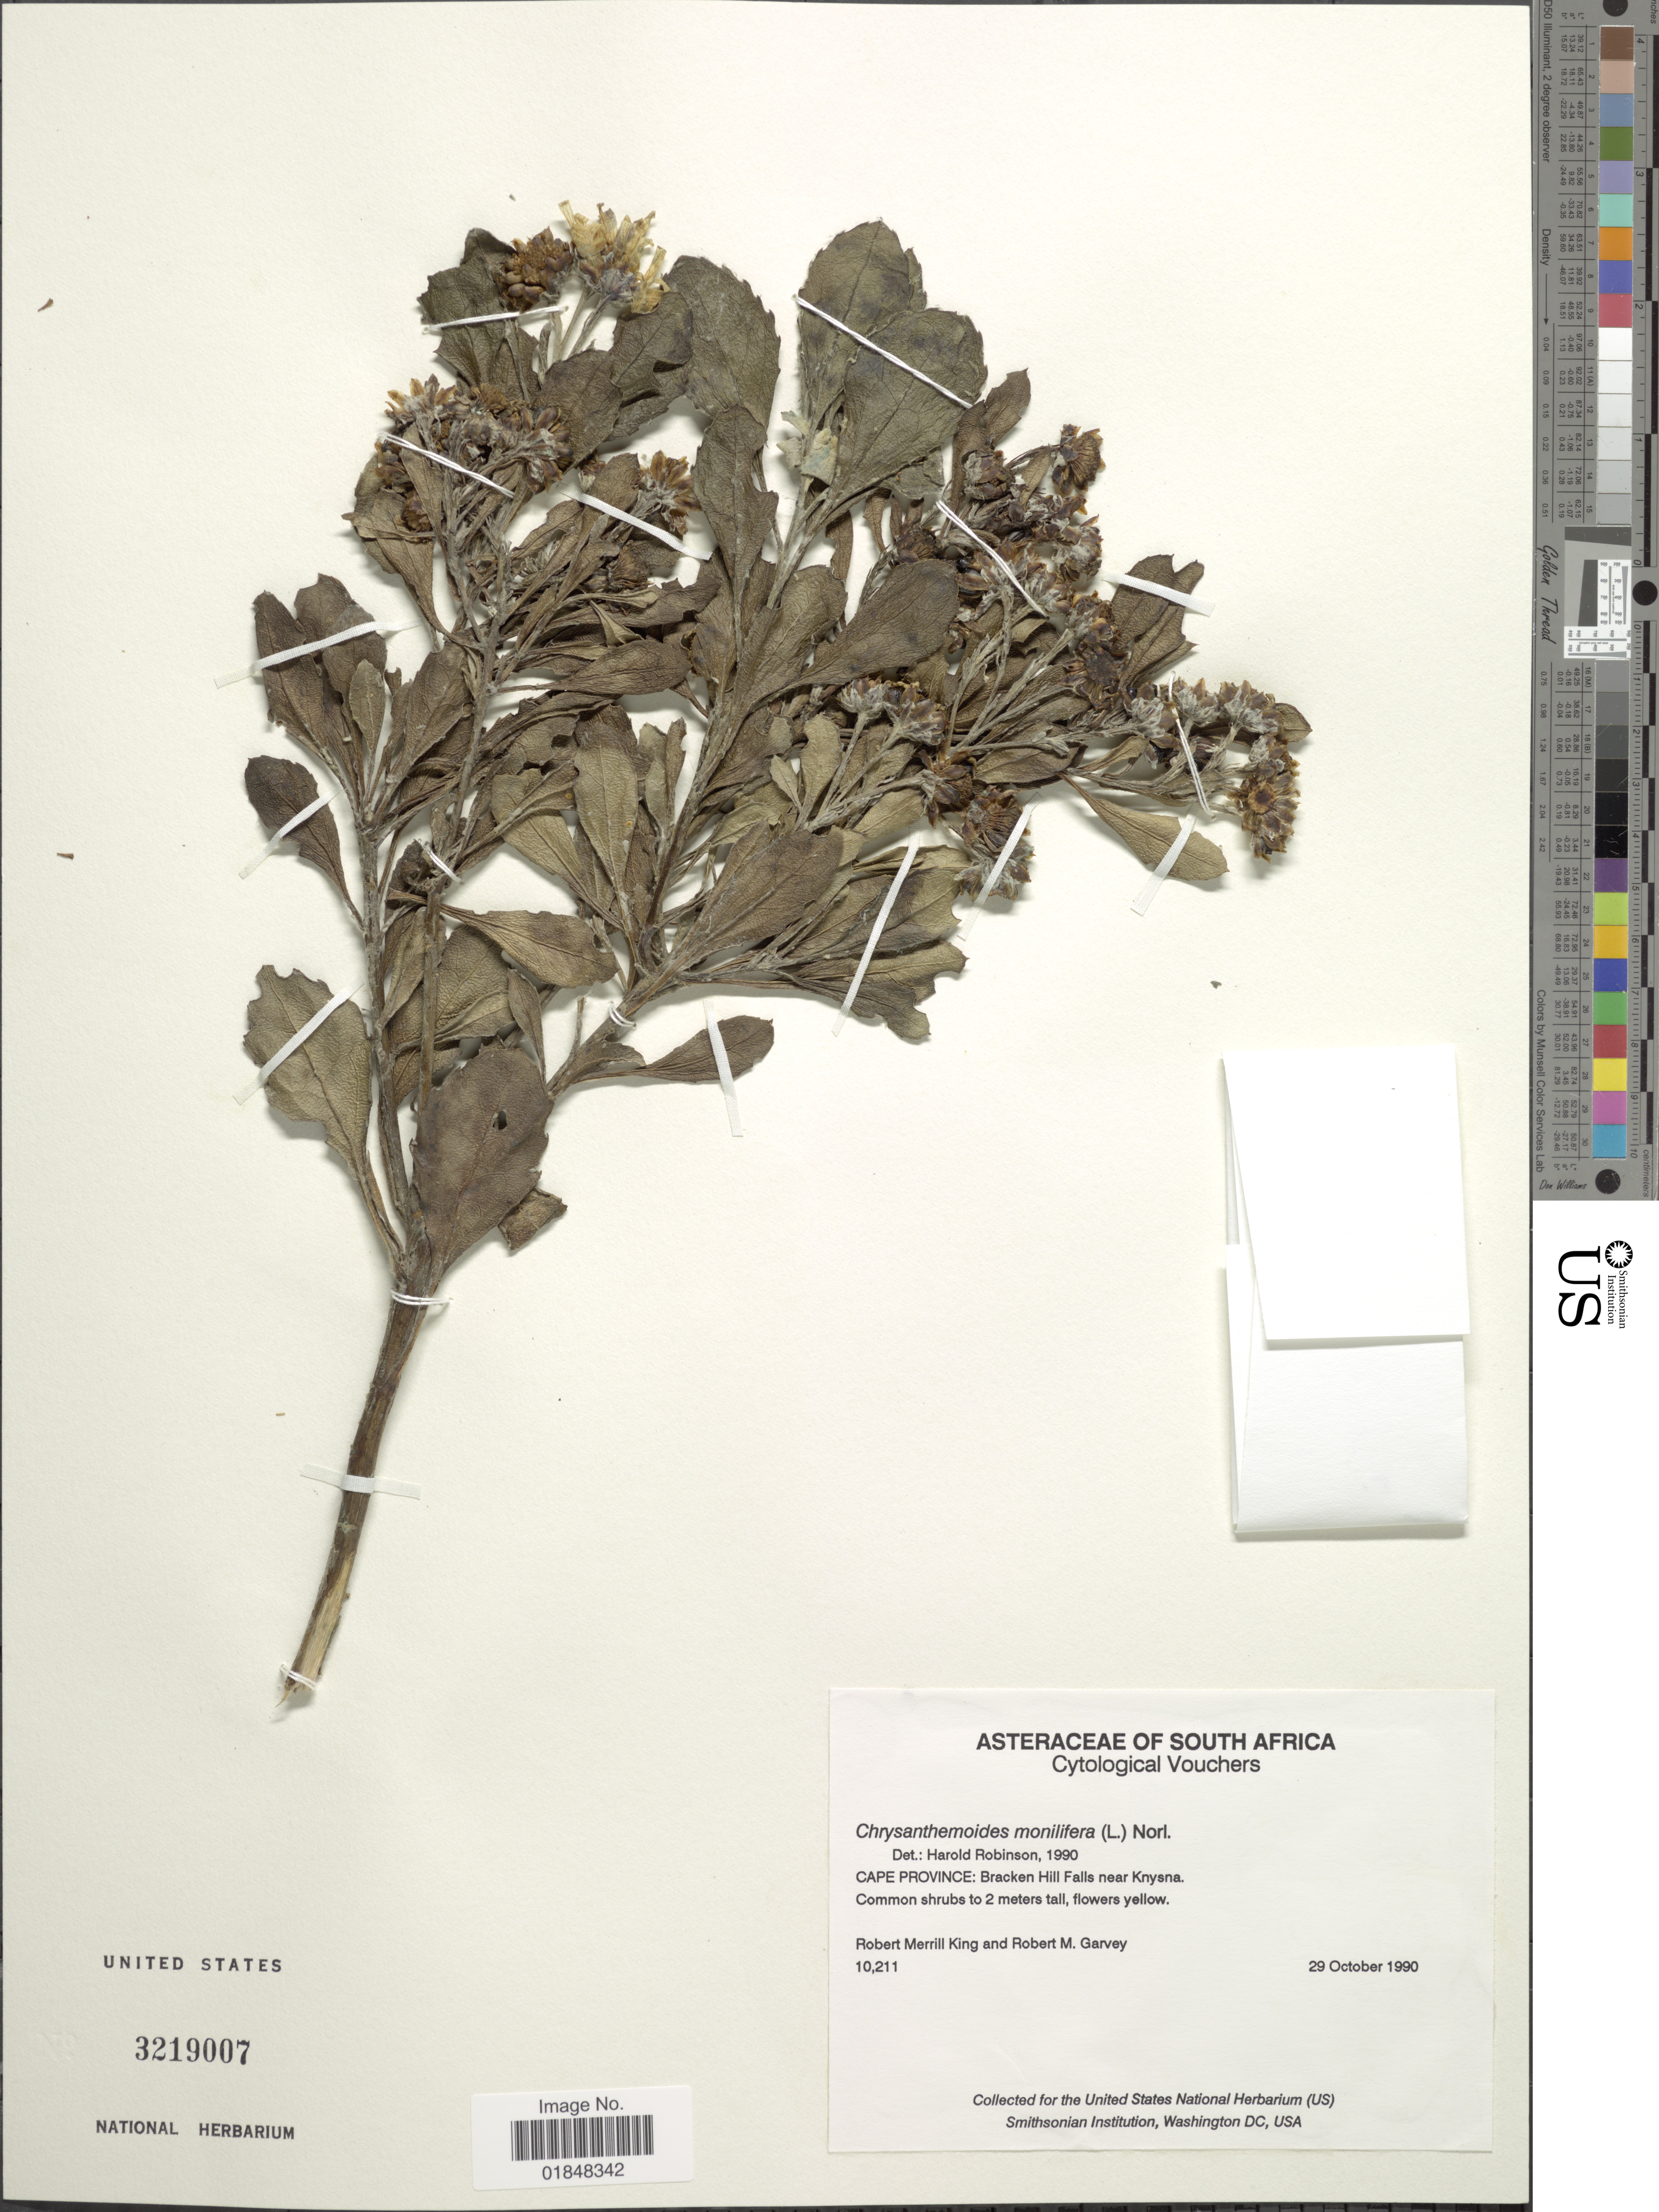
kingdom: Plantae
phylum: Tracheophyta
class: Magnoliopsida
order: Asterales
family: Asteraceae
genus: Chrysanthemoides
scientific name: Chrysanthemoides monilifera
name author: (L.) Norl.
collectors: R. M. King & R. Garvey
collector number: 10211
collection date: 1990-10-29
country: South Africa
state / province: Western Cape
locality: Bracken Hill Falls near Knysna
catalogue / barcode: US 2319007